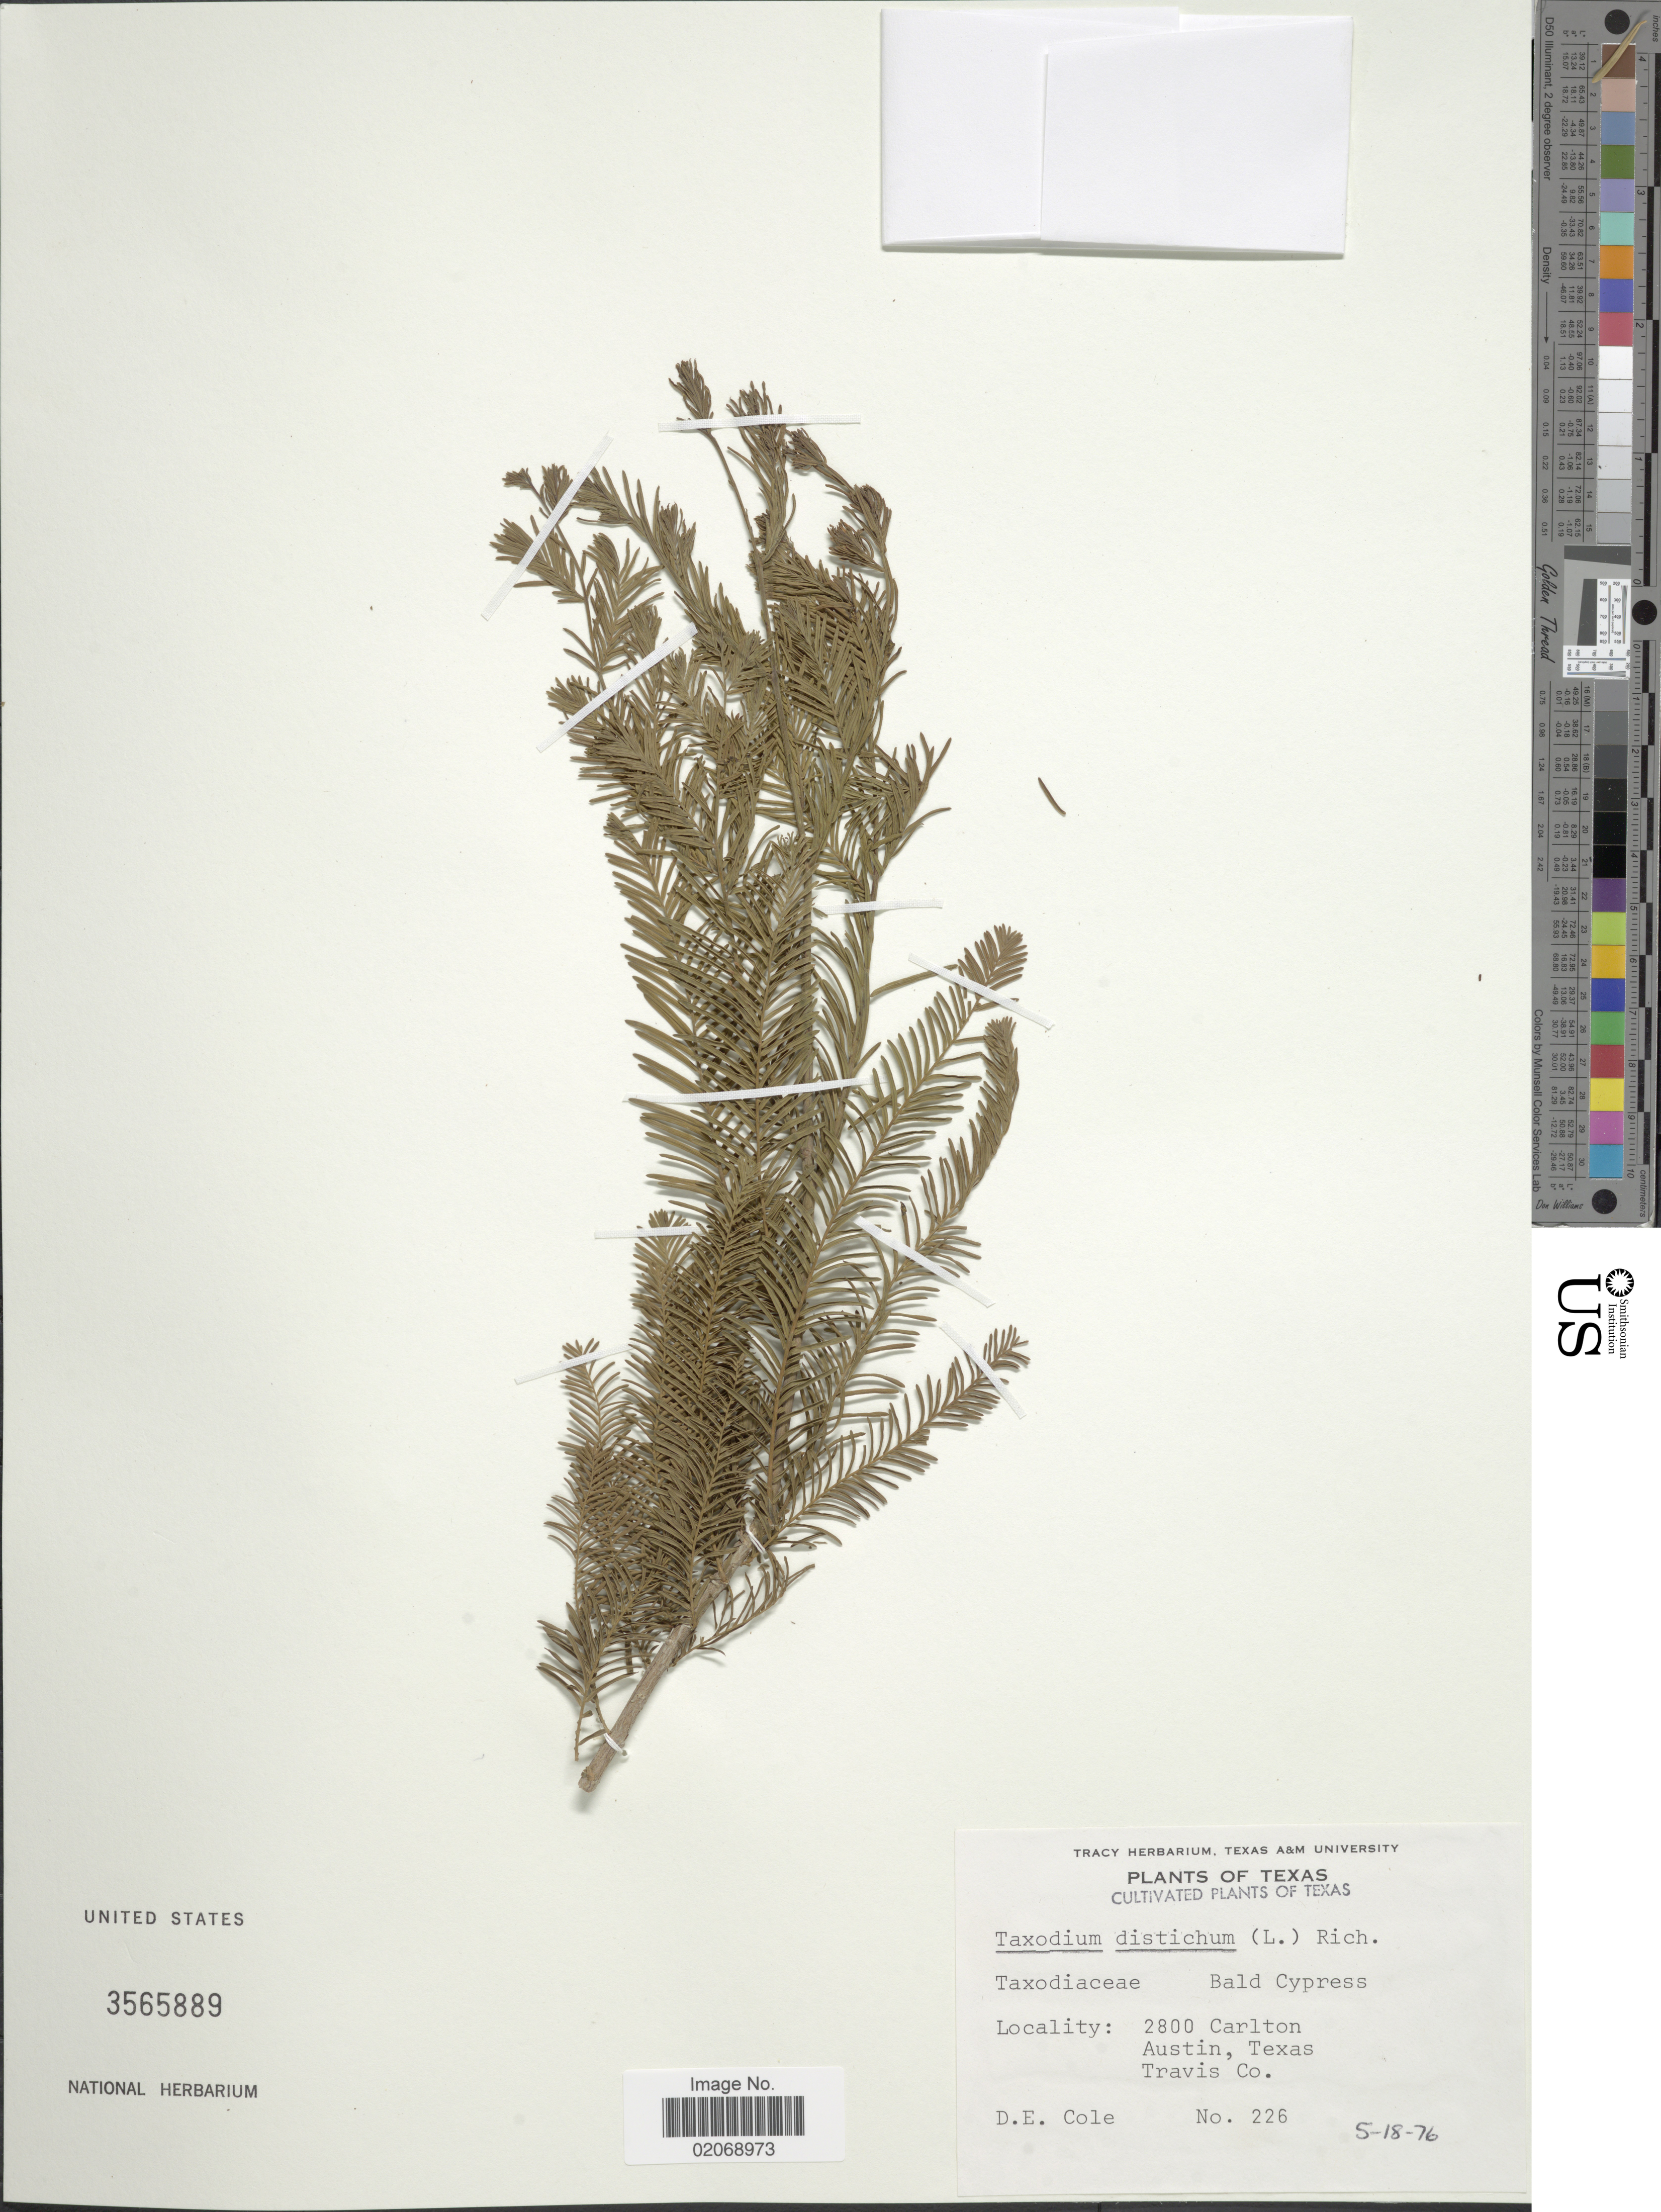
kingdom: Plantae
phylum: Tracheophyta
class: Pinopsida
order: Pinales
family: Cupressaceae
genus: Taxodium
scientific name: Taxodium distichum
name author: (L.) Rich.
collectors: D. E. Cole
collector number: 226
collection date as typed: Transcribed d/m/y: 18/5/76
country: United States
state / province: Texas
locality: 2800 Carlton Austin, Texas, Travis Co.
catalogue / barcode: US 3565889